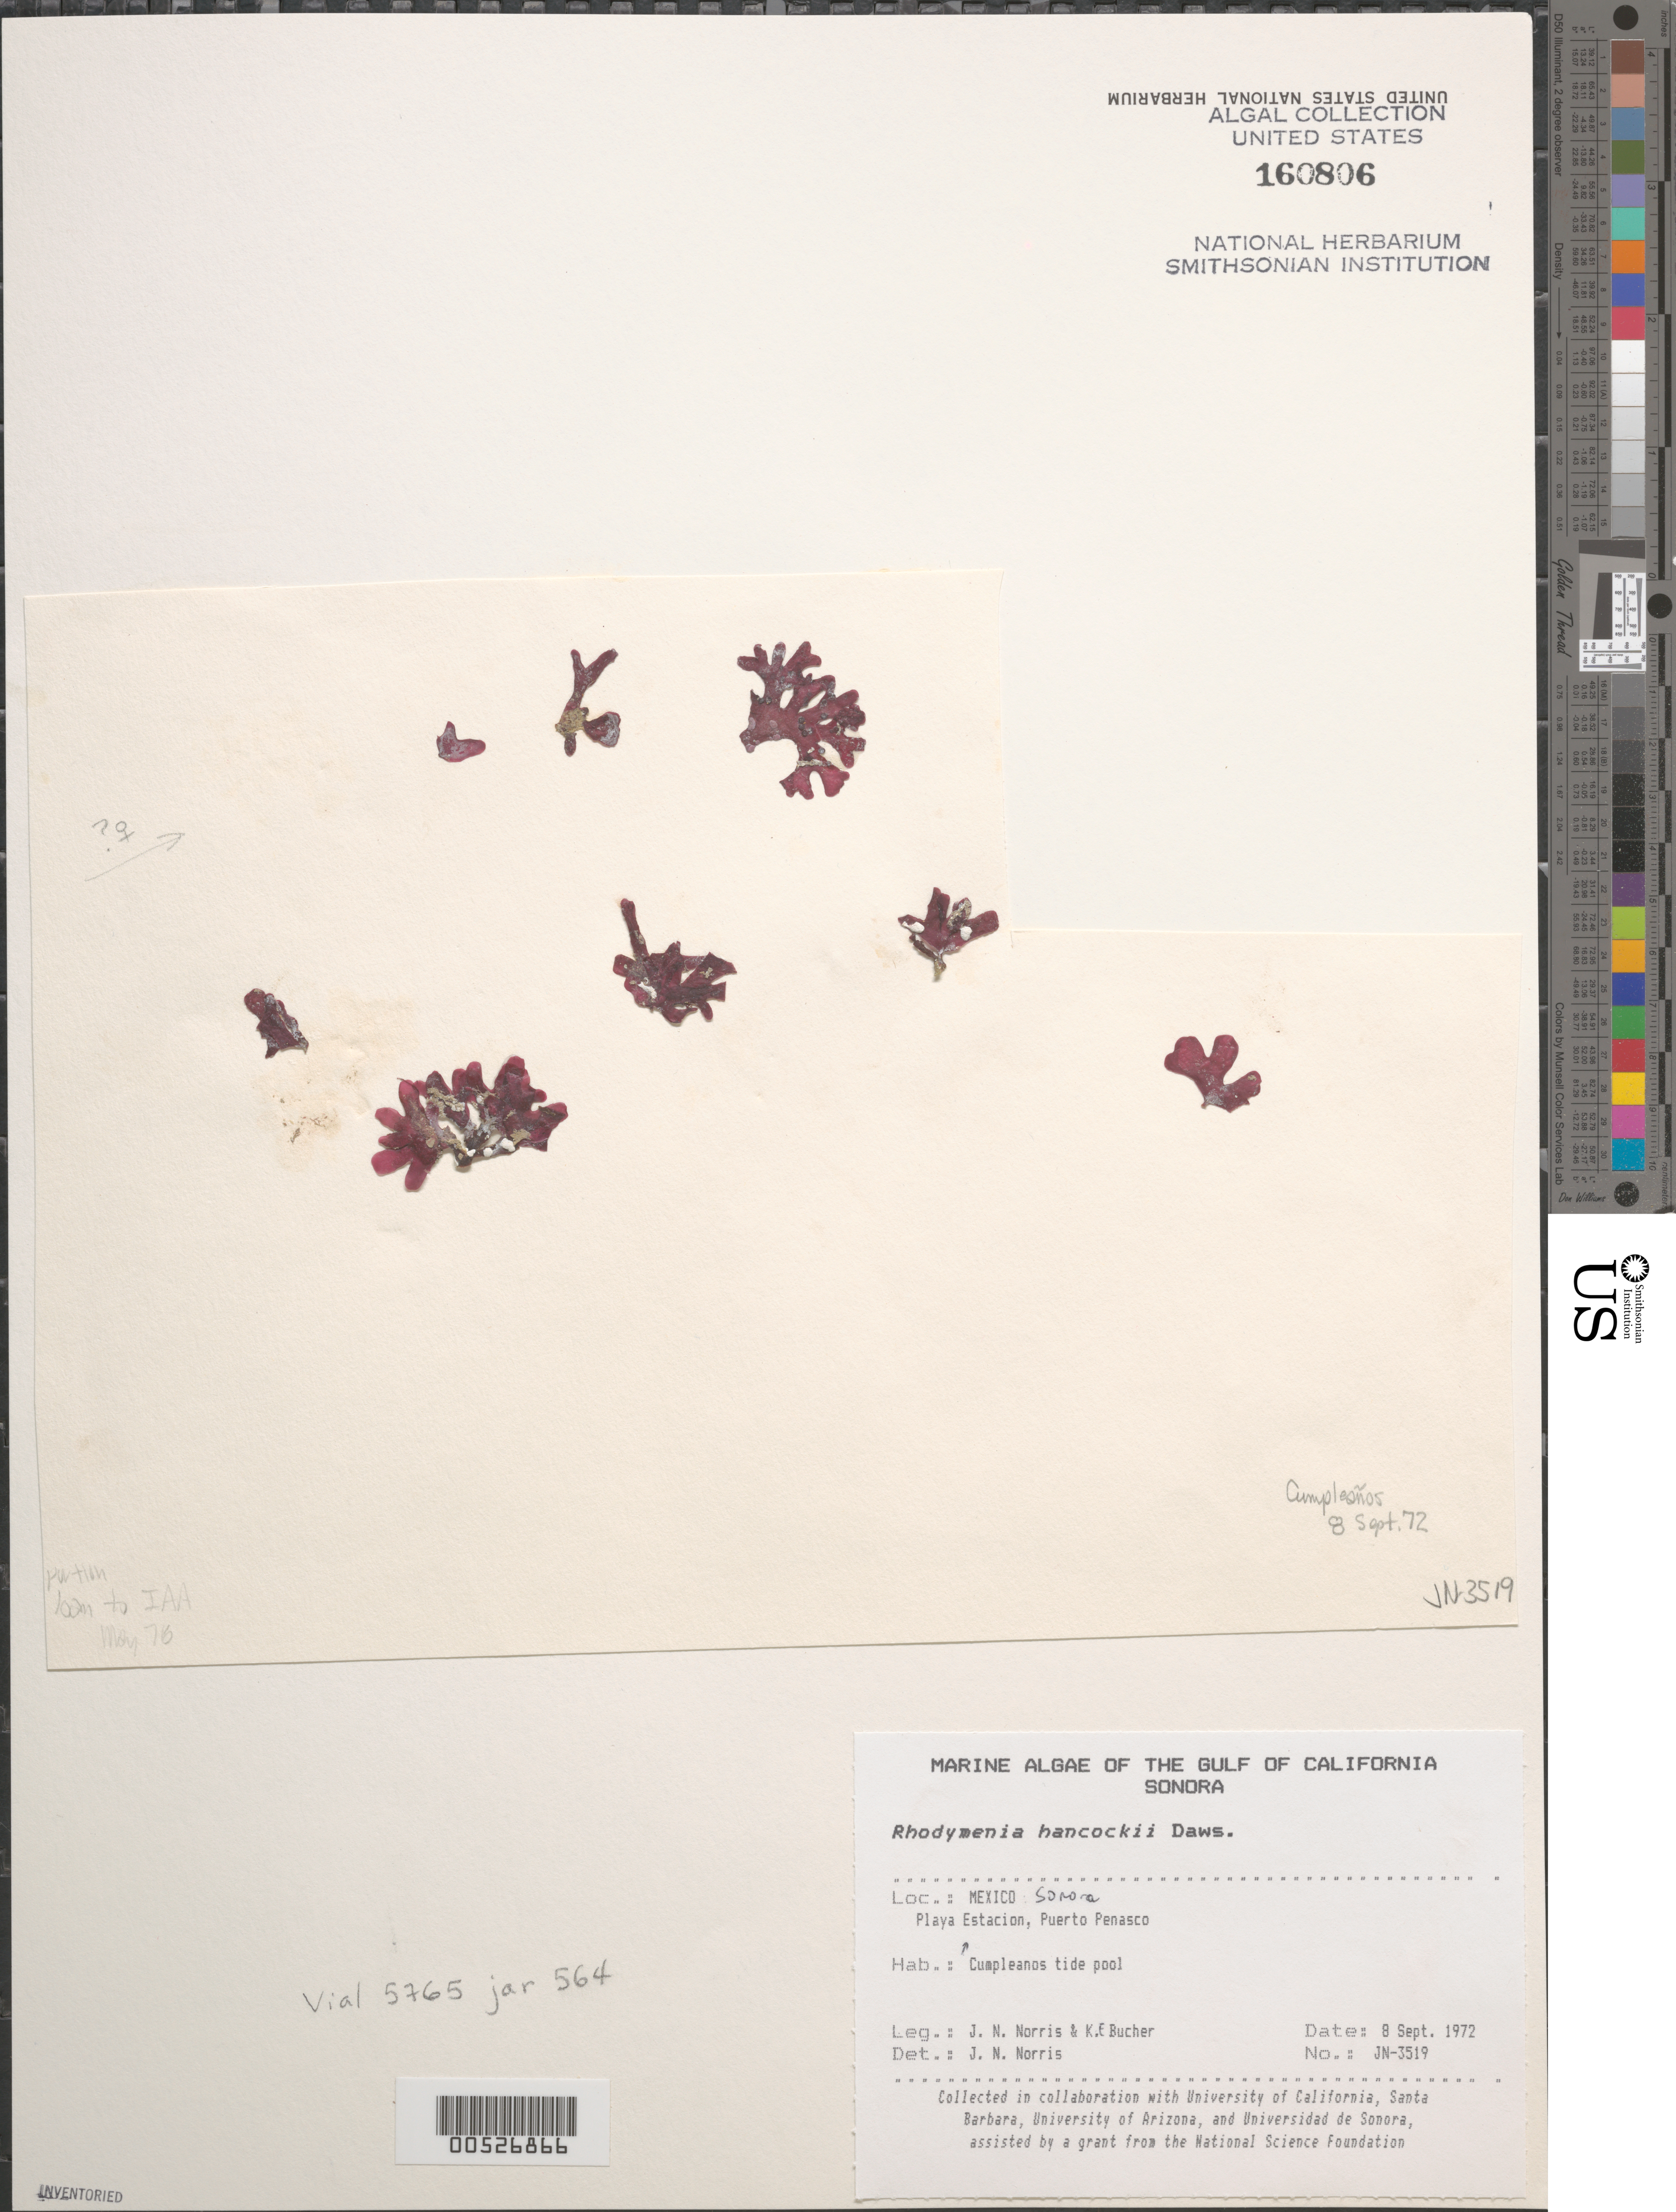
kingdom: Plantae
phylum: Rhodophyta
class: Florideophyceae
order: Rhodymeniales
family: Rhodymeniaceae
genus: Rhodymenia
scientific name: Rhodymenia hancockii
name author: E.Y. Dawson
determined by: Norris, James N.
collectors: J. N. Norris & K. E. Bucher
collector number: JN-3519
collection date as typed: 08 Sep 1972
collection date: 1972-09-08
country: Mexico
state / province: Sonora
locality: Playa Estacion, Puerto Penasco, Cumpleanos tide pool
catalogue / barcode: US 160806